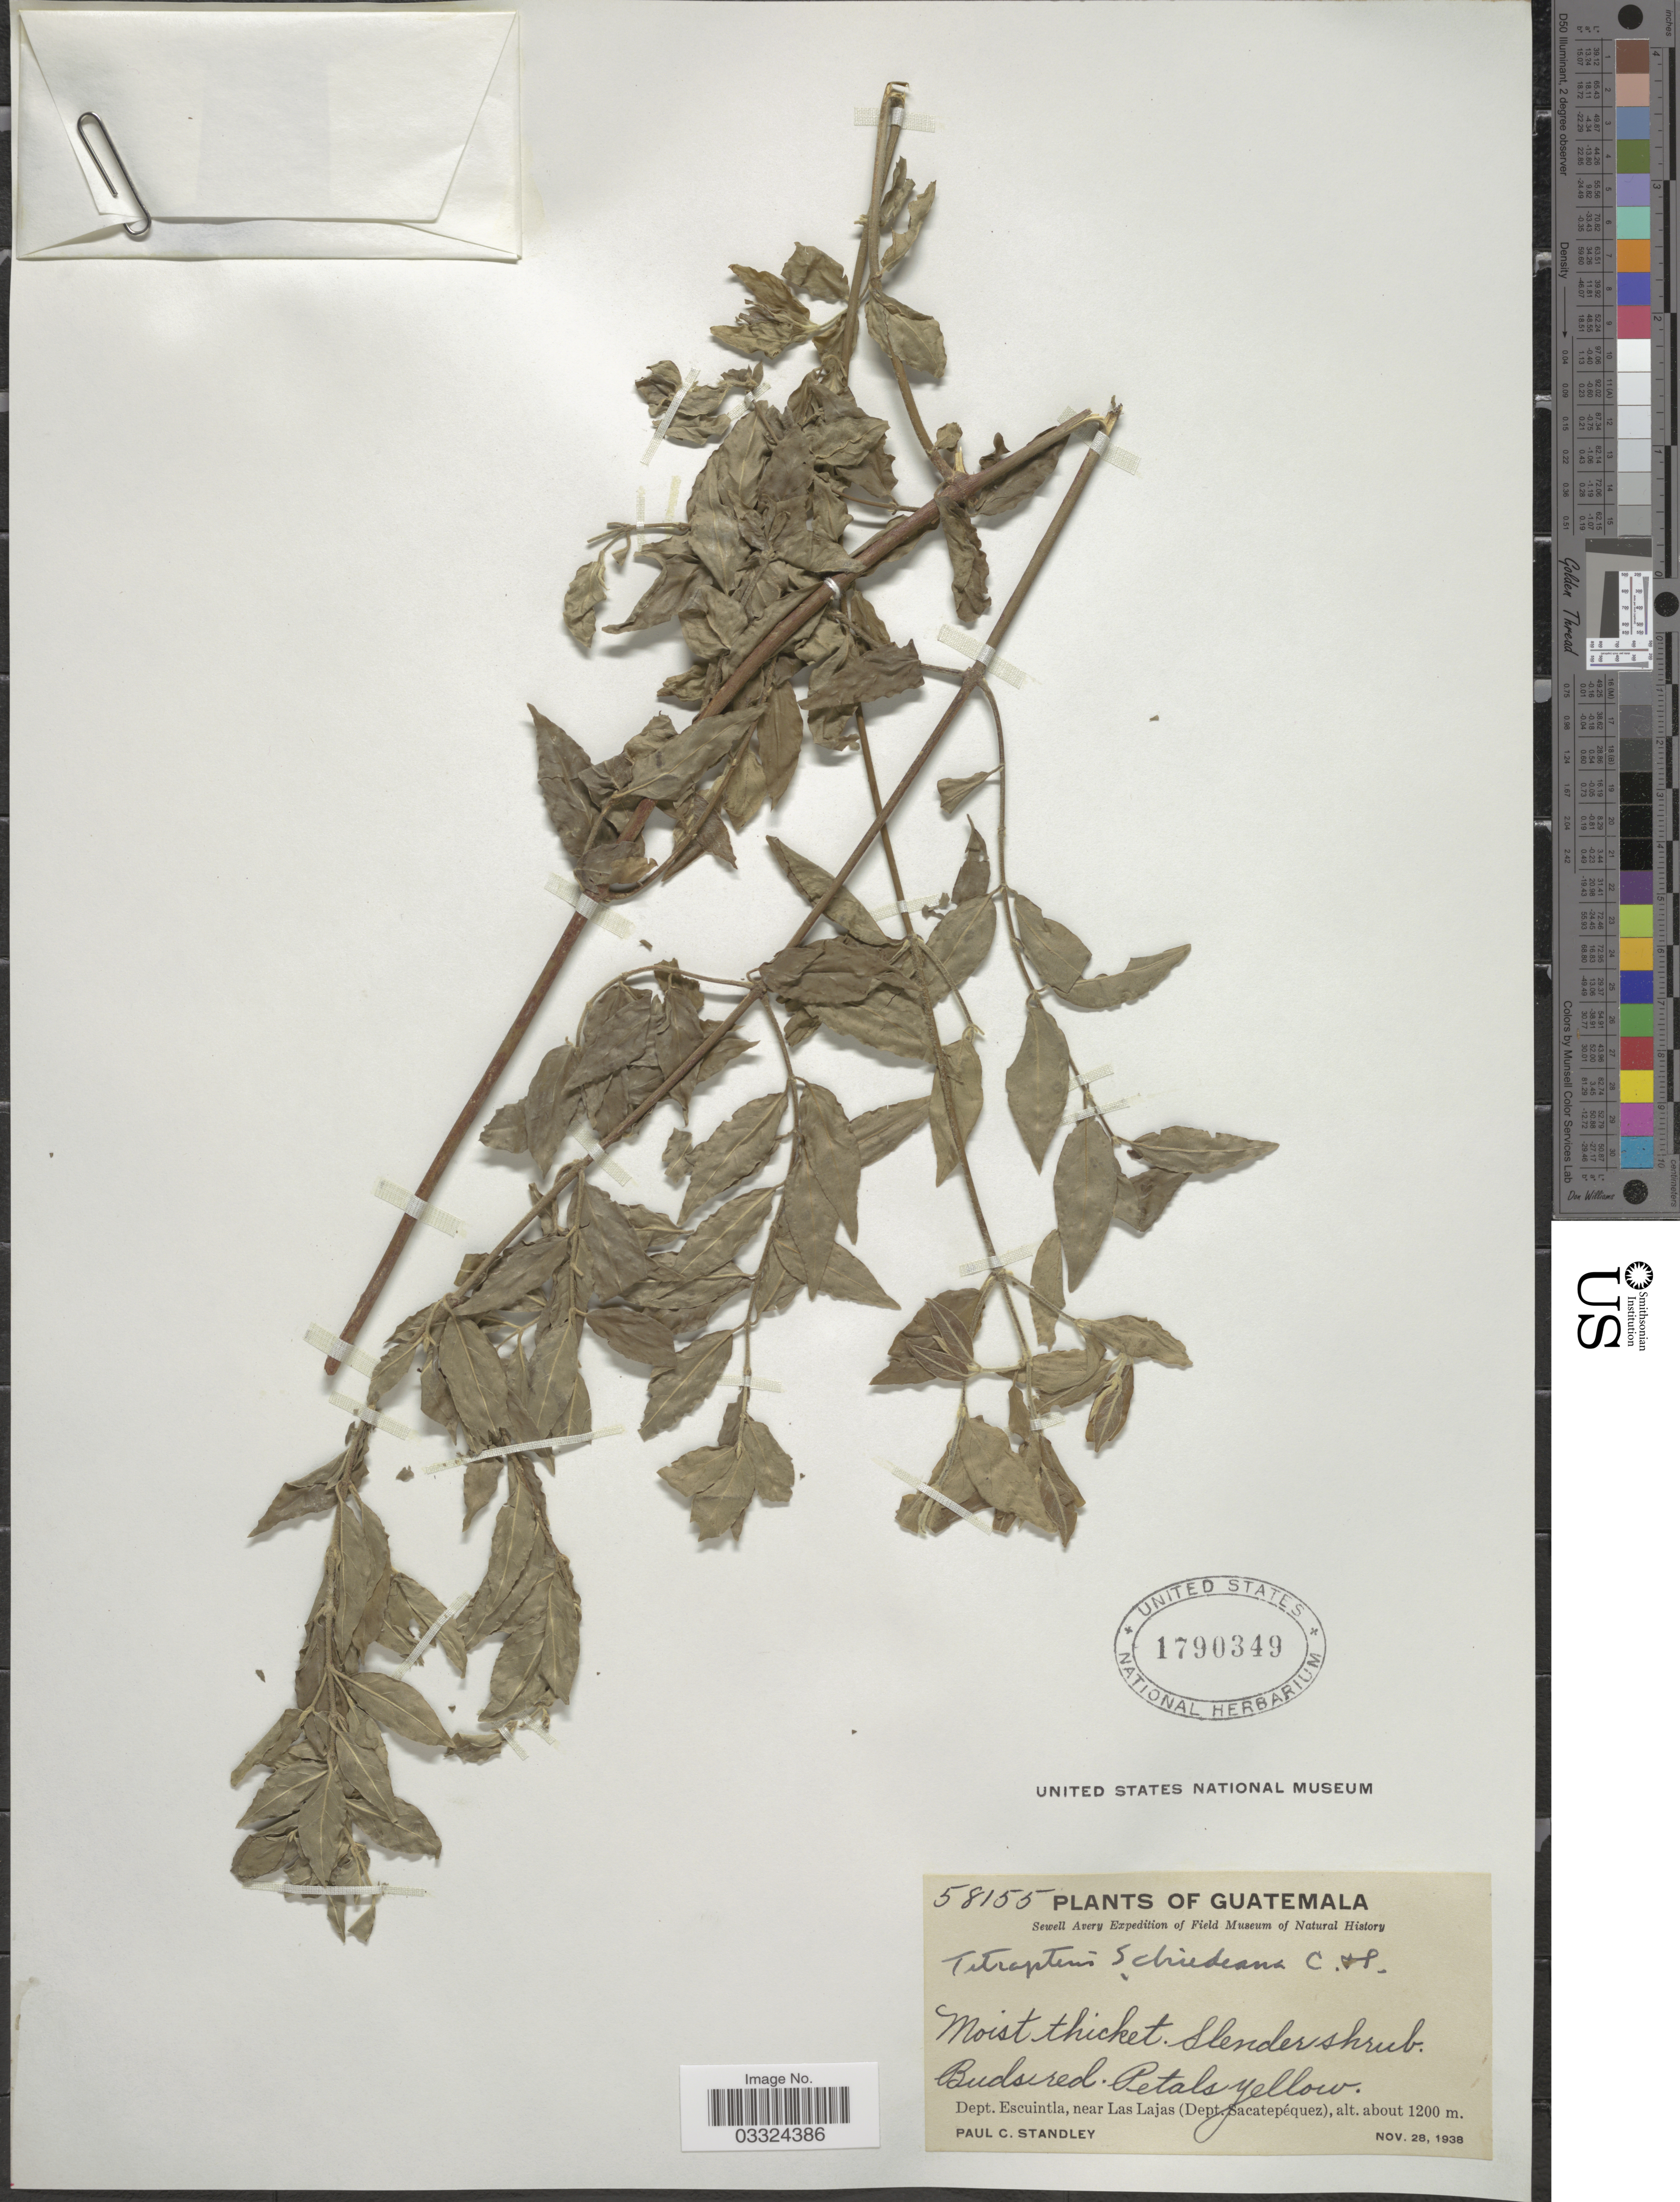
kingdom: Plantae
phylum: Tracheophyta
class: Magnoliopsida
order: Malpighiales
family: Malpighiaceae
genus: Tetrapterys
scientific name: Tetrapterys schiedeana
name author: Schltdl. & Cham.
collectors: P. C. Standley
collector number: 58155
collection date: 1938-11-28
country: Guatemala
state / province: Escuintla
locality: Dept. Escuintla, near Las Lajas (Dept. Sacatepéquez).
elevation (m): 1200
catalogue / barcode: US 1790349